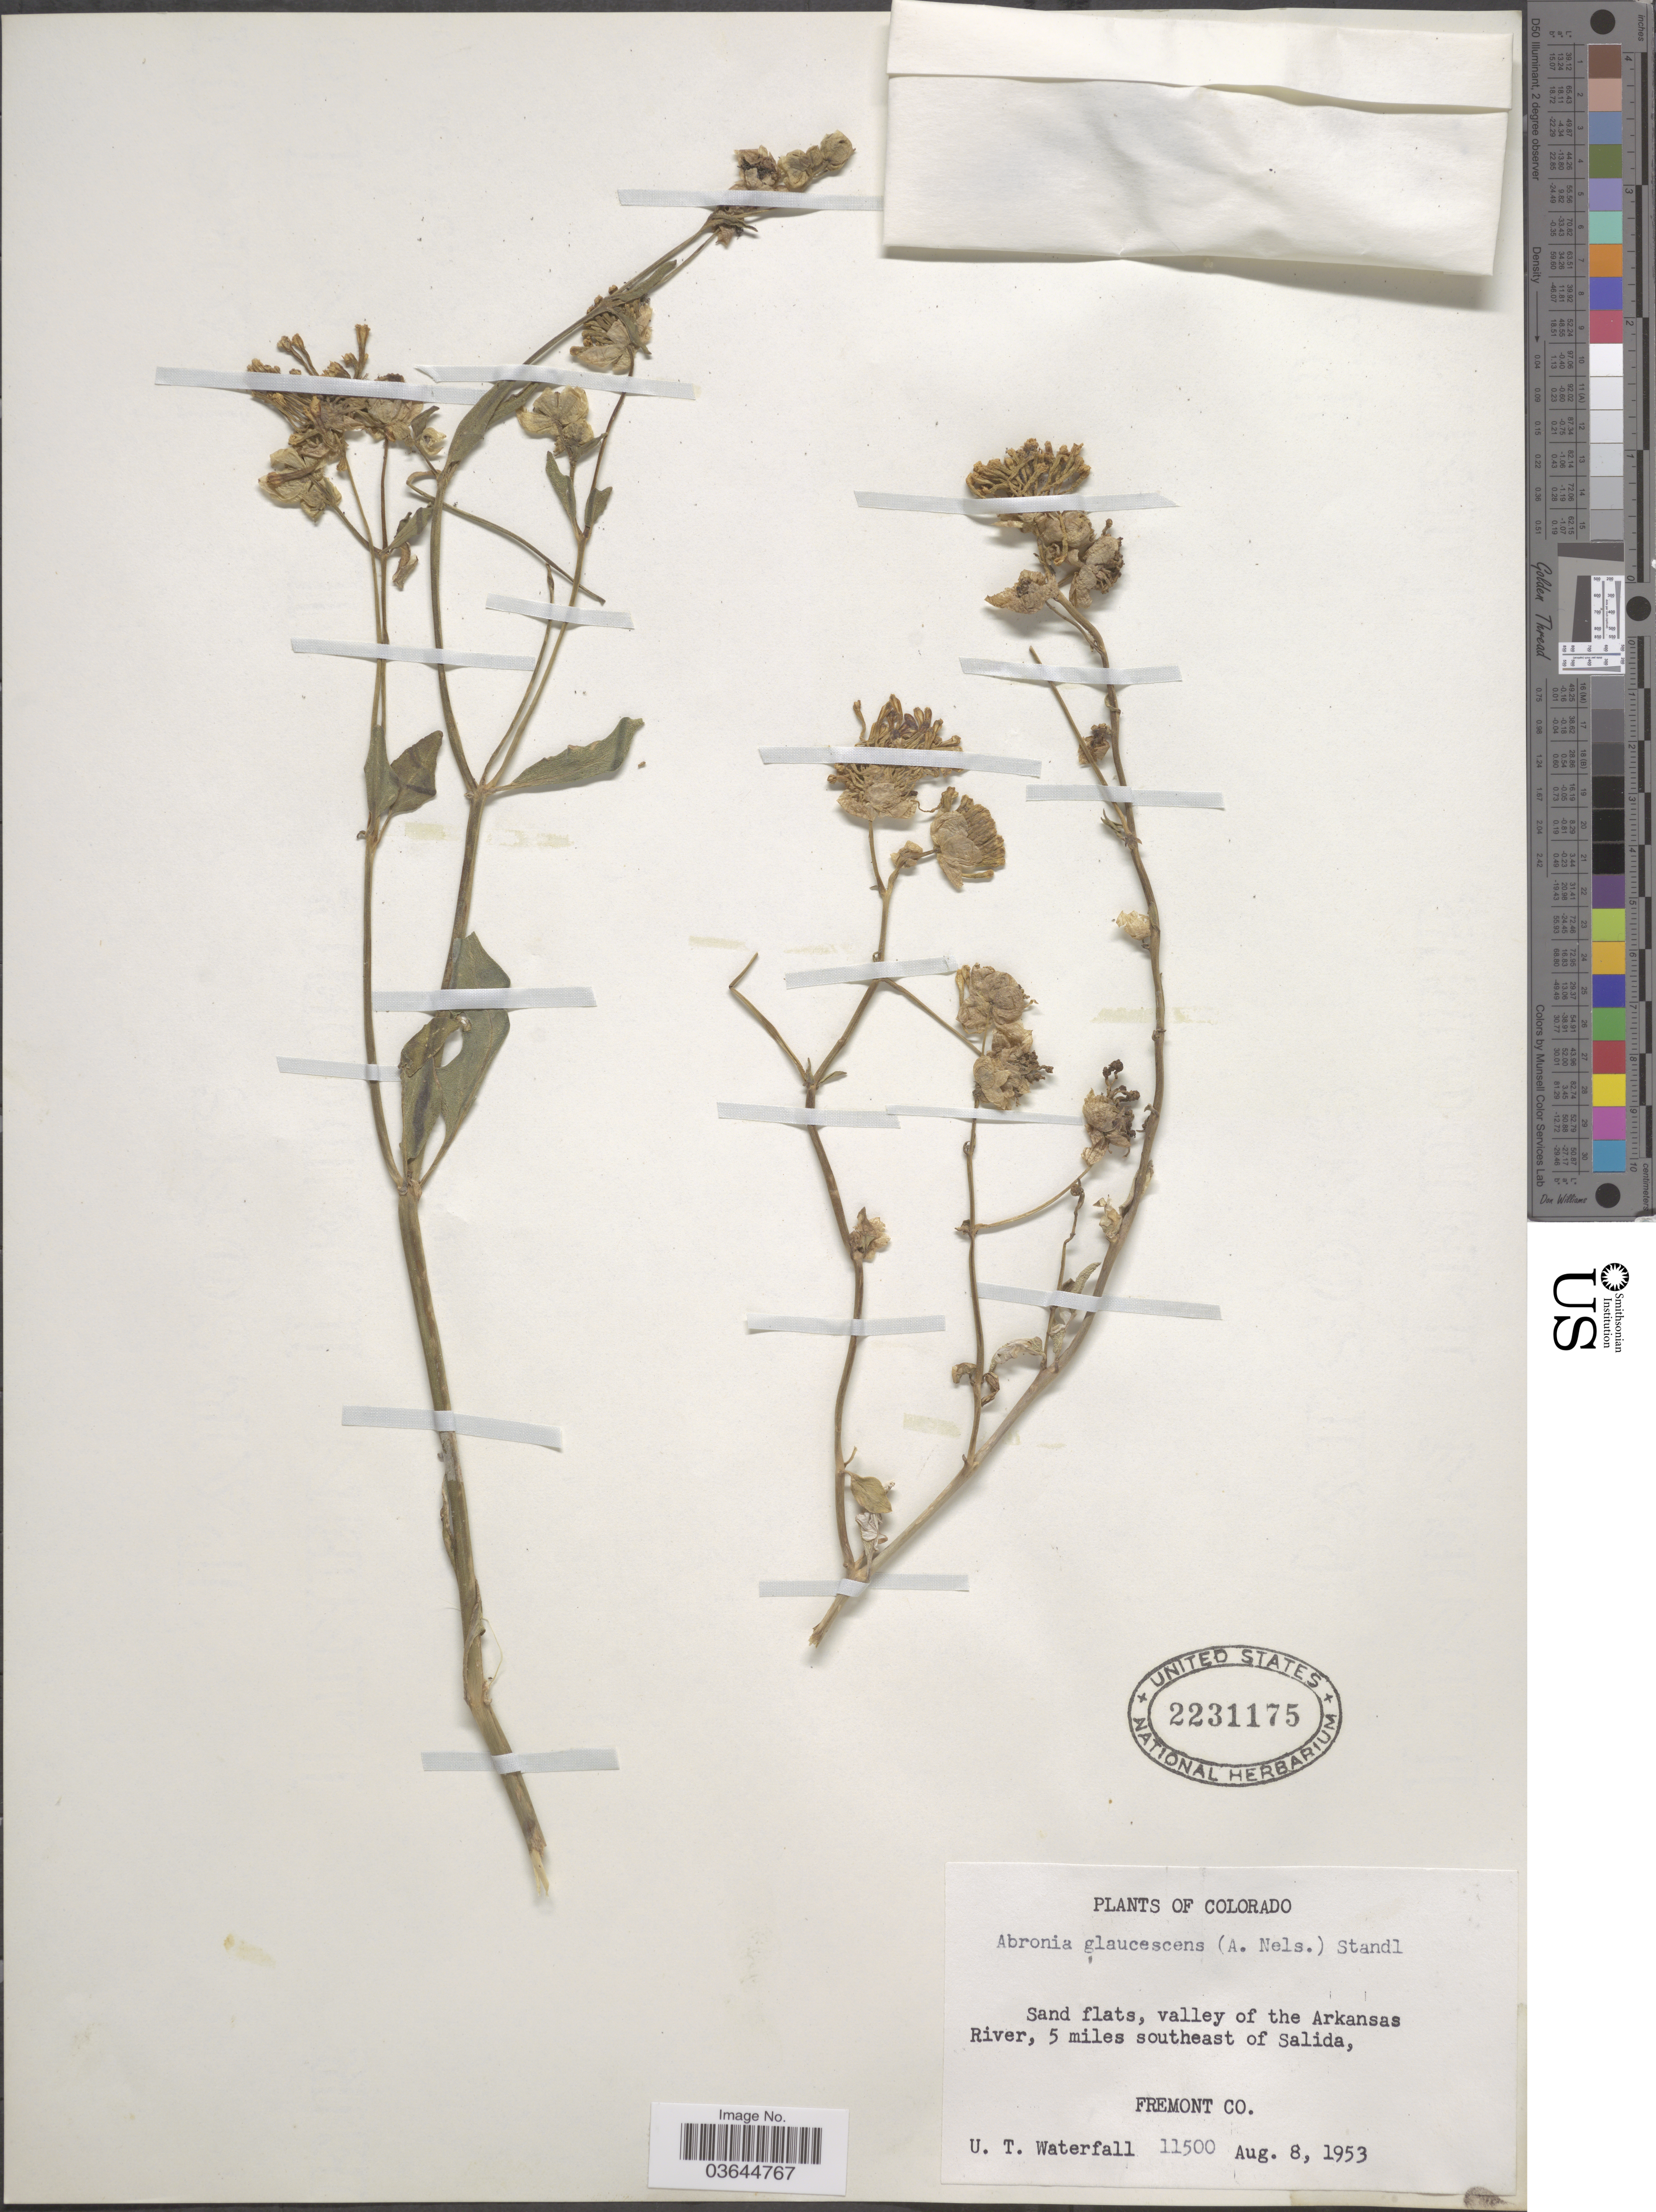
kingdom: Plantae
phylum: Tracheophyta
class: Magnoliopsida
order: Caryophyllales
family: Nyctaginaceae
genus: Abronia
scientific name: Abronia gracilis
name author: Benth.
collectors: U. T. Waterfall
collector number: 11500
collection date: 1953-08-08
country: United States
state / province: Colorado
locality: Sand flats, valley of the Arkansas River, 5 miles southeast of Salida, Fremont Co.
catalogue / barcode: US 2231175